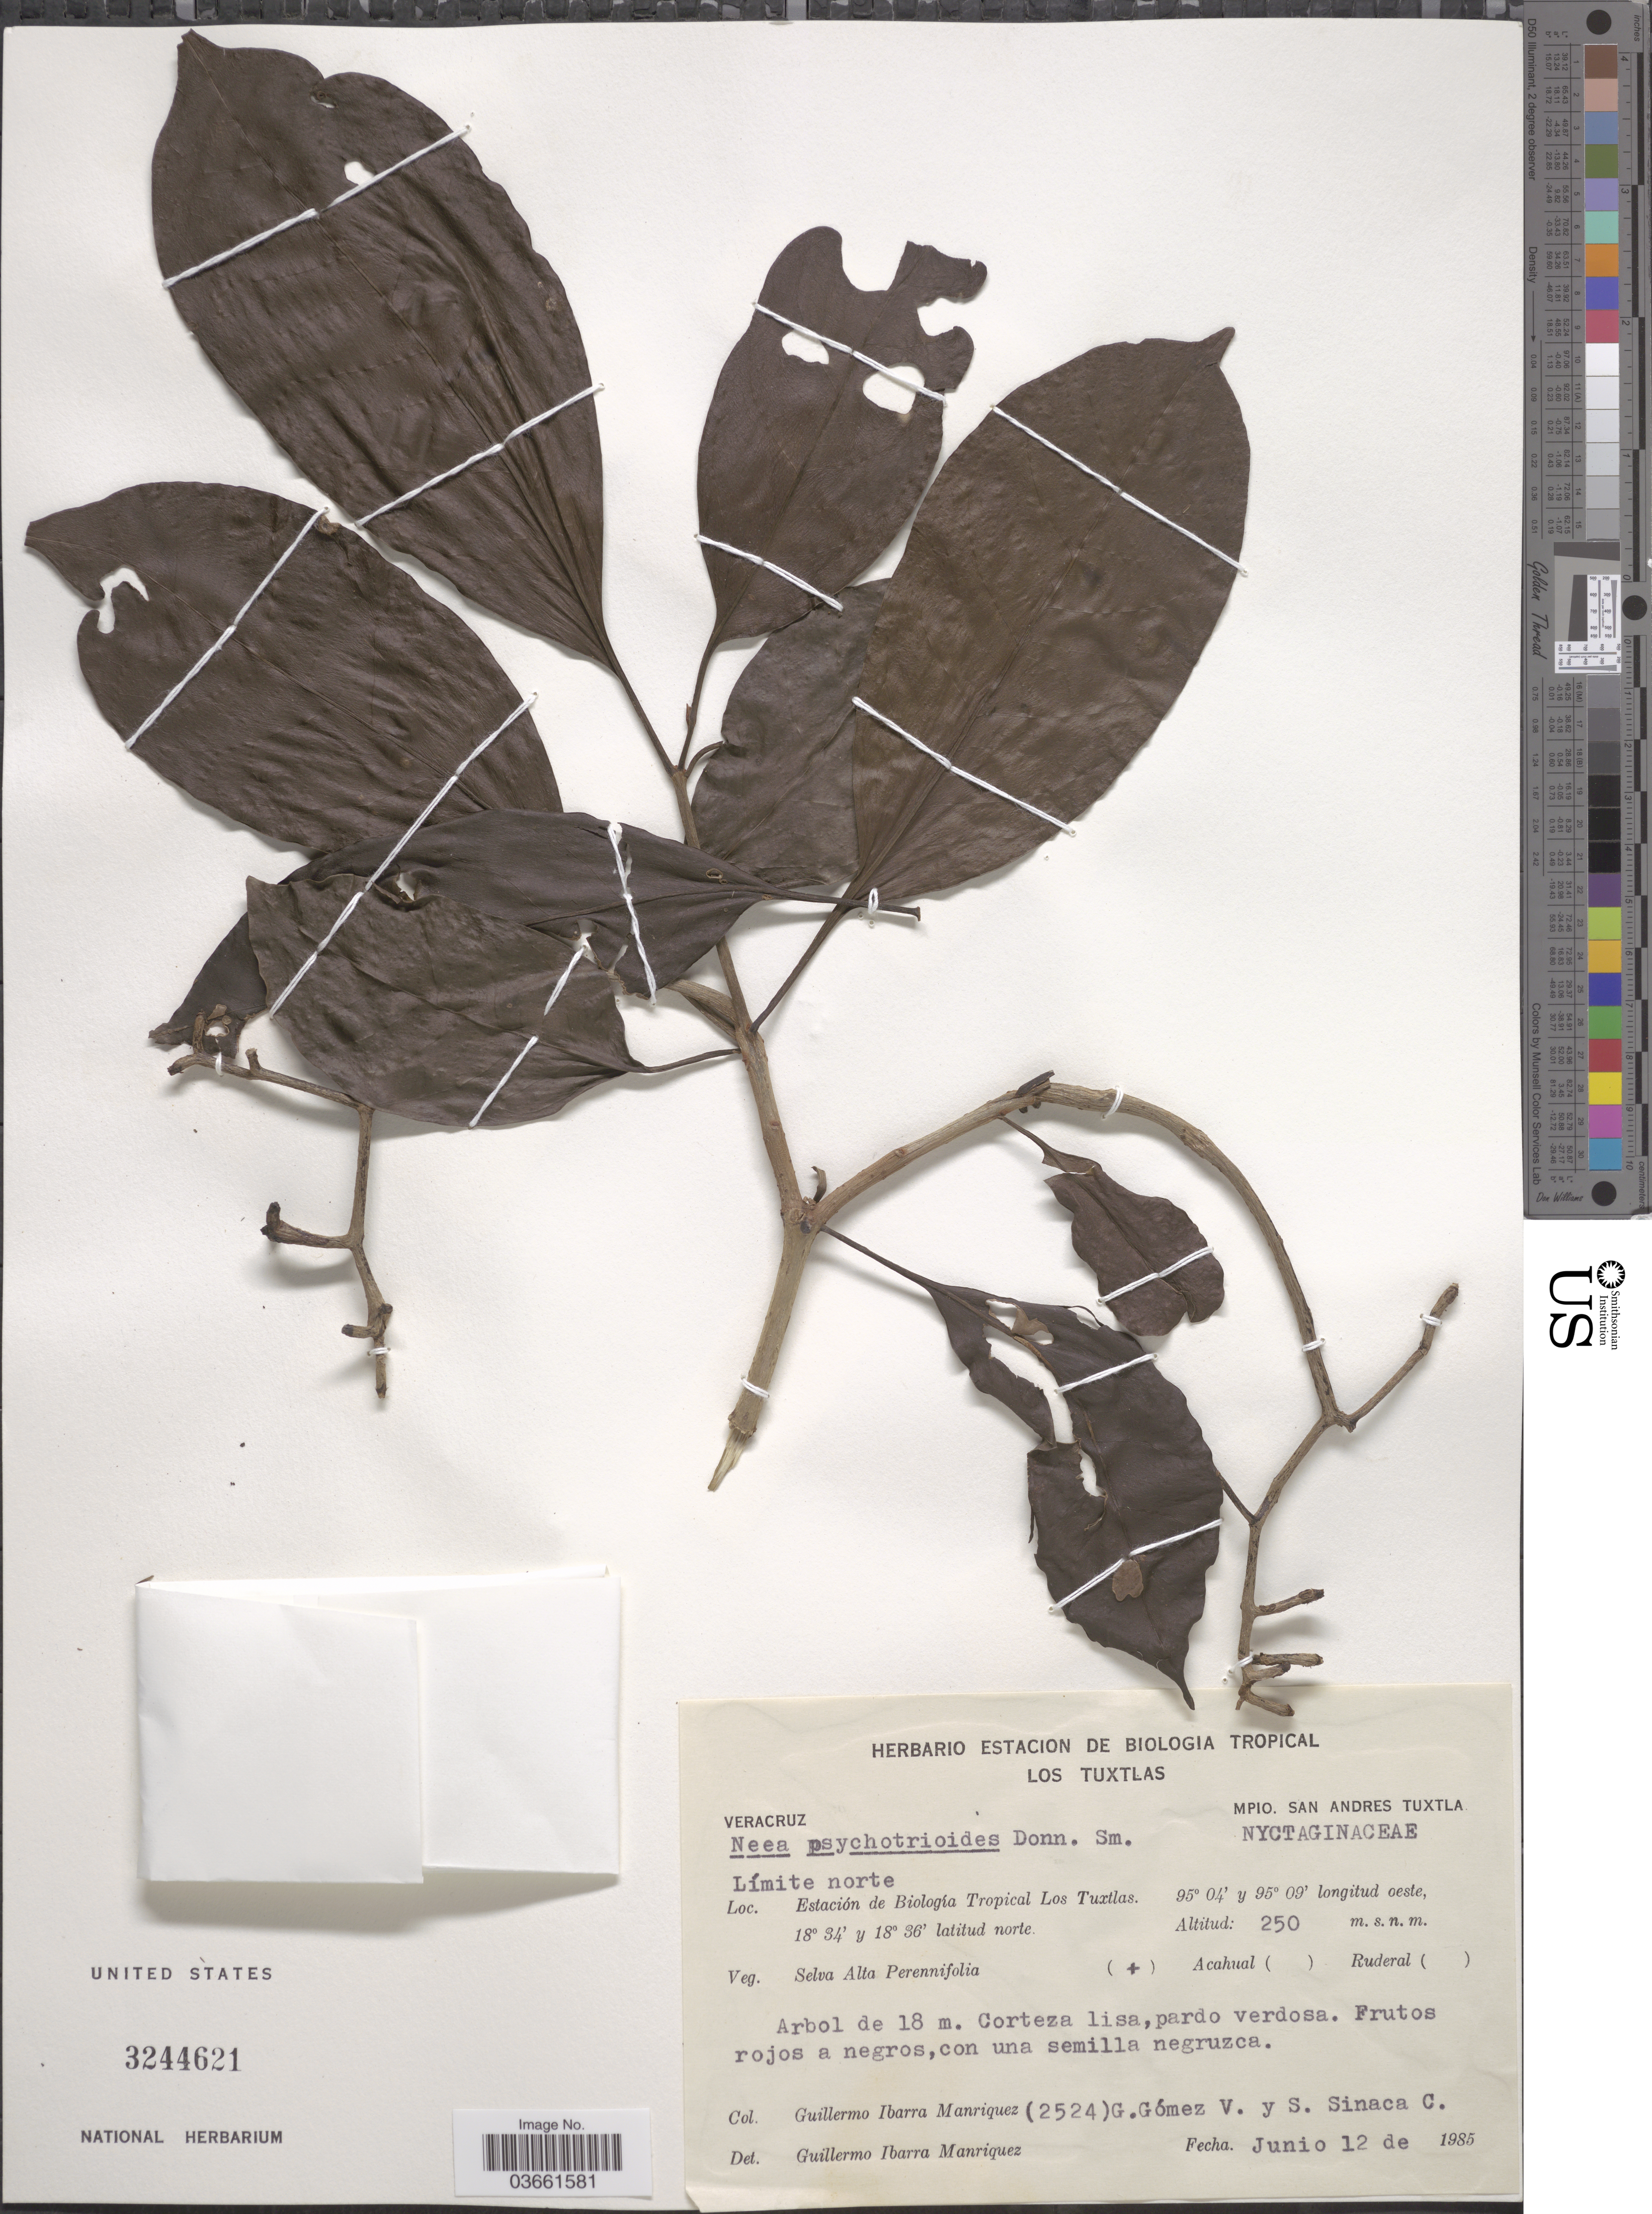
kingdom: Plantae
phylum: Tracheophyta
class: Magnoliopsida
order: Caryophyllales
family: Nyctaginaceae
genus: Neea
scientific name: Neea psychotrioides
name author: Donn. Sm.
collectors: G. Ibarra-Manríquez, G. Gomez & S. Sinaca Colin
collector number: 2524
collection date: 1985-06-12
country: Mexico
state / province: Veracruz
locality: Veracruz, Mpio. San Andres Tuxtla. Estación de Biología Tropical Los Tuxtlas.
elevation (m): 250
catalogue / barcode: US 3244621